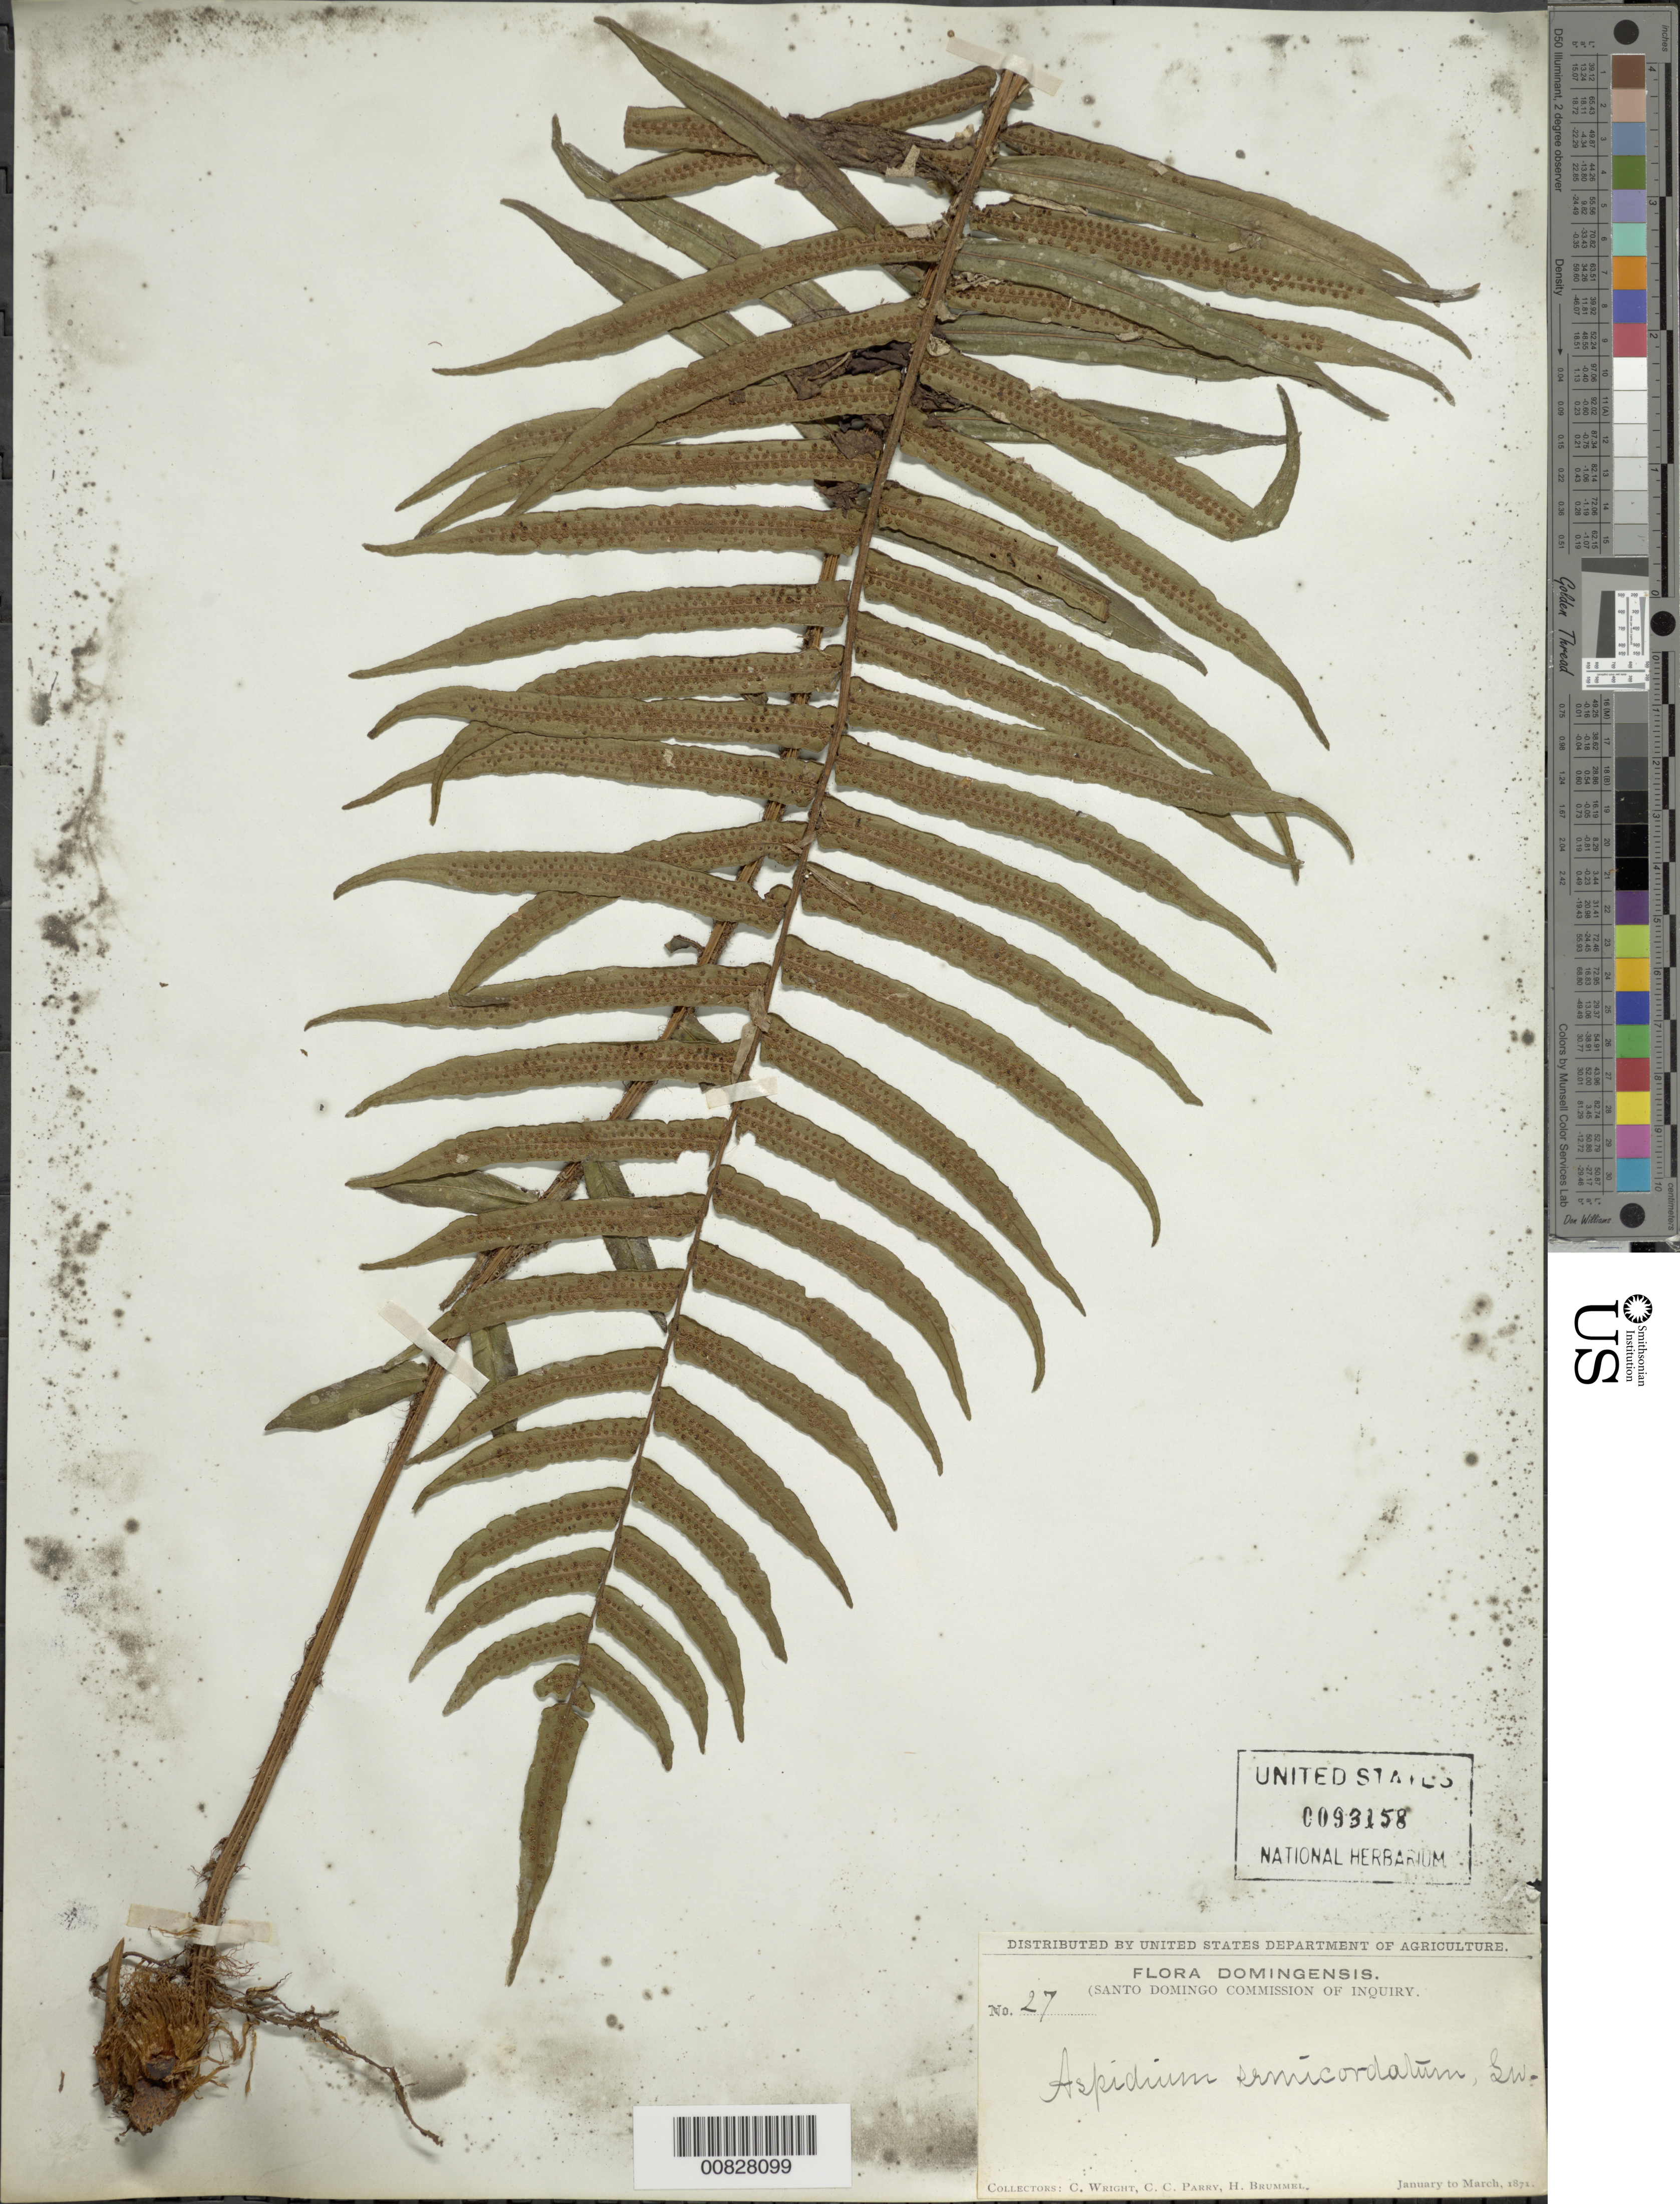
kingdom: Plantae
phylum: Tracheophyta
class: Polypodiopsida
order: Polypodiales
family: Lomariopsidaceae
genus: Cyclopeltis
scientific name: Cyclopeltis semicordata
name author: (Sw.) J. Sm.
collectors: C. Wright, C. C. Parry & H. Brummel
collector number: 27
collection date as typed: Jan 1871 to -- Mar 1871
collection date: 1871-01/1871-03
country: Dominican Republic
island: Hispaniola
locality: Santo Domingo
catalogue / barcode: US 93158